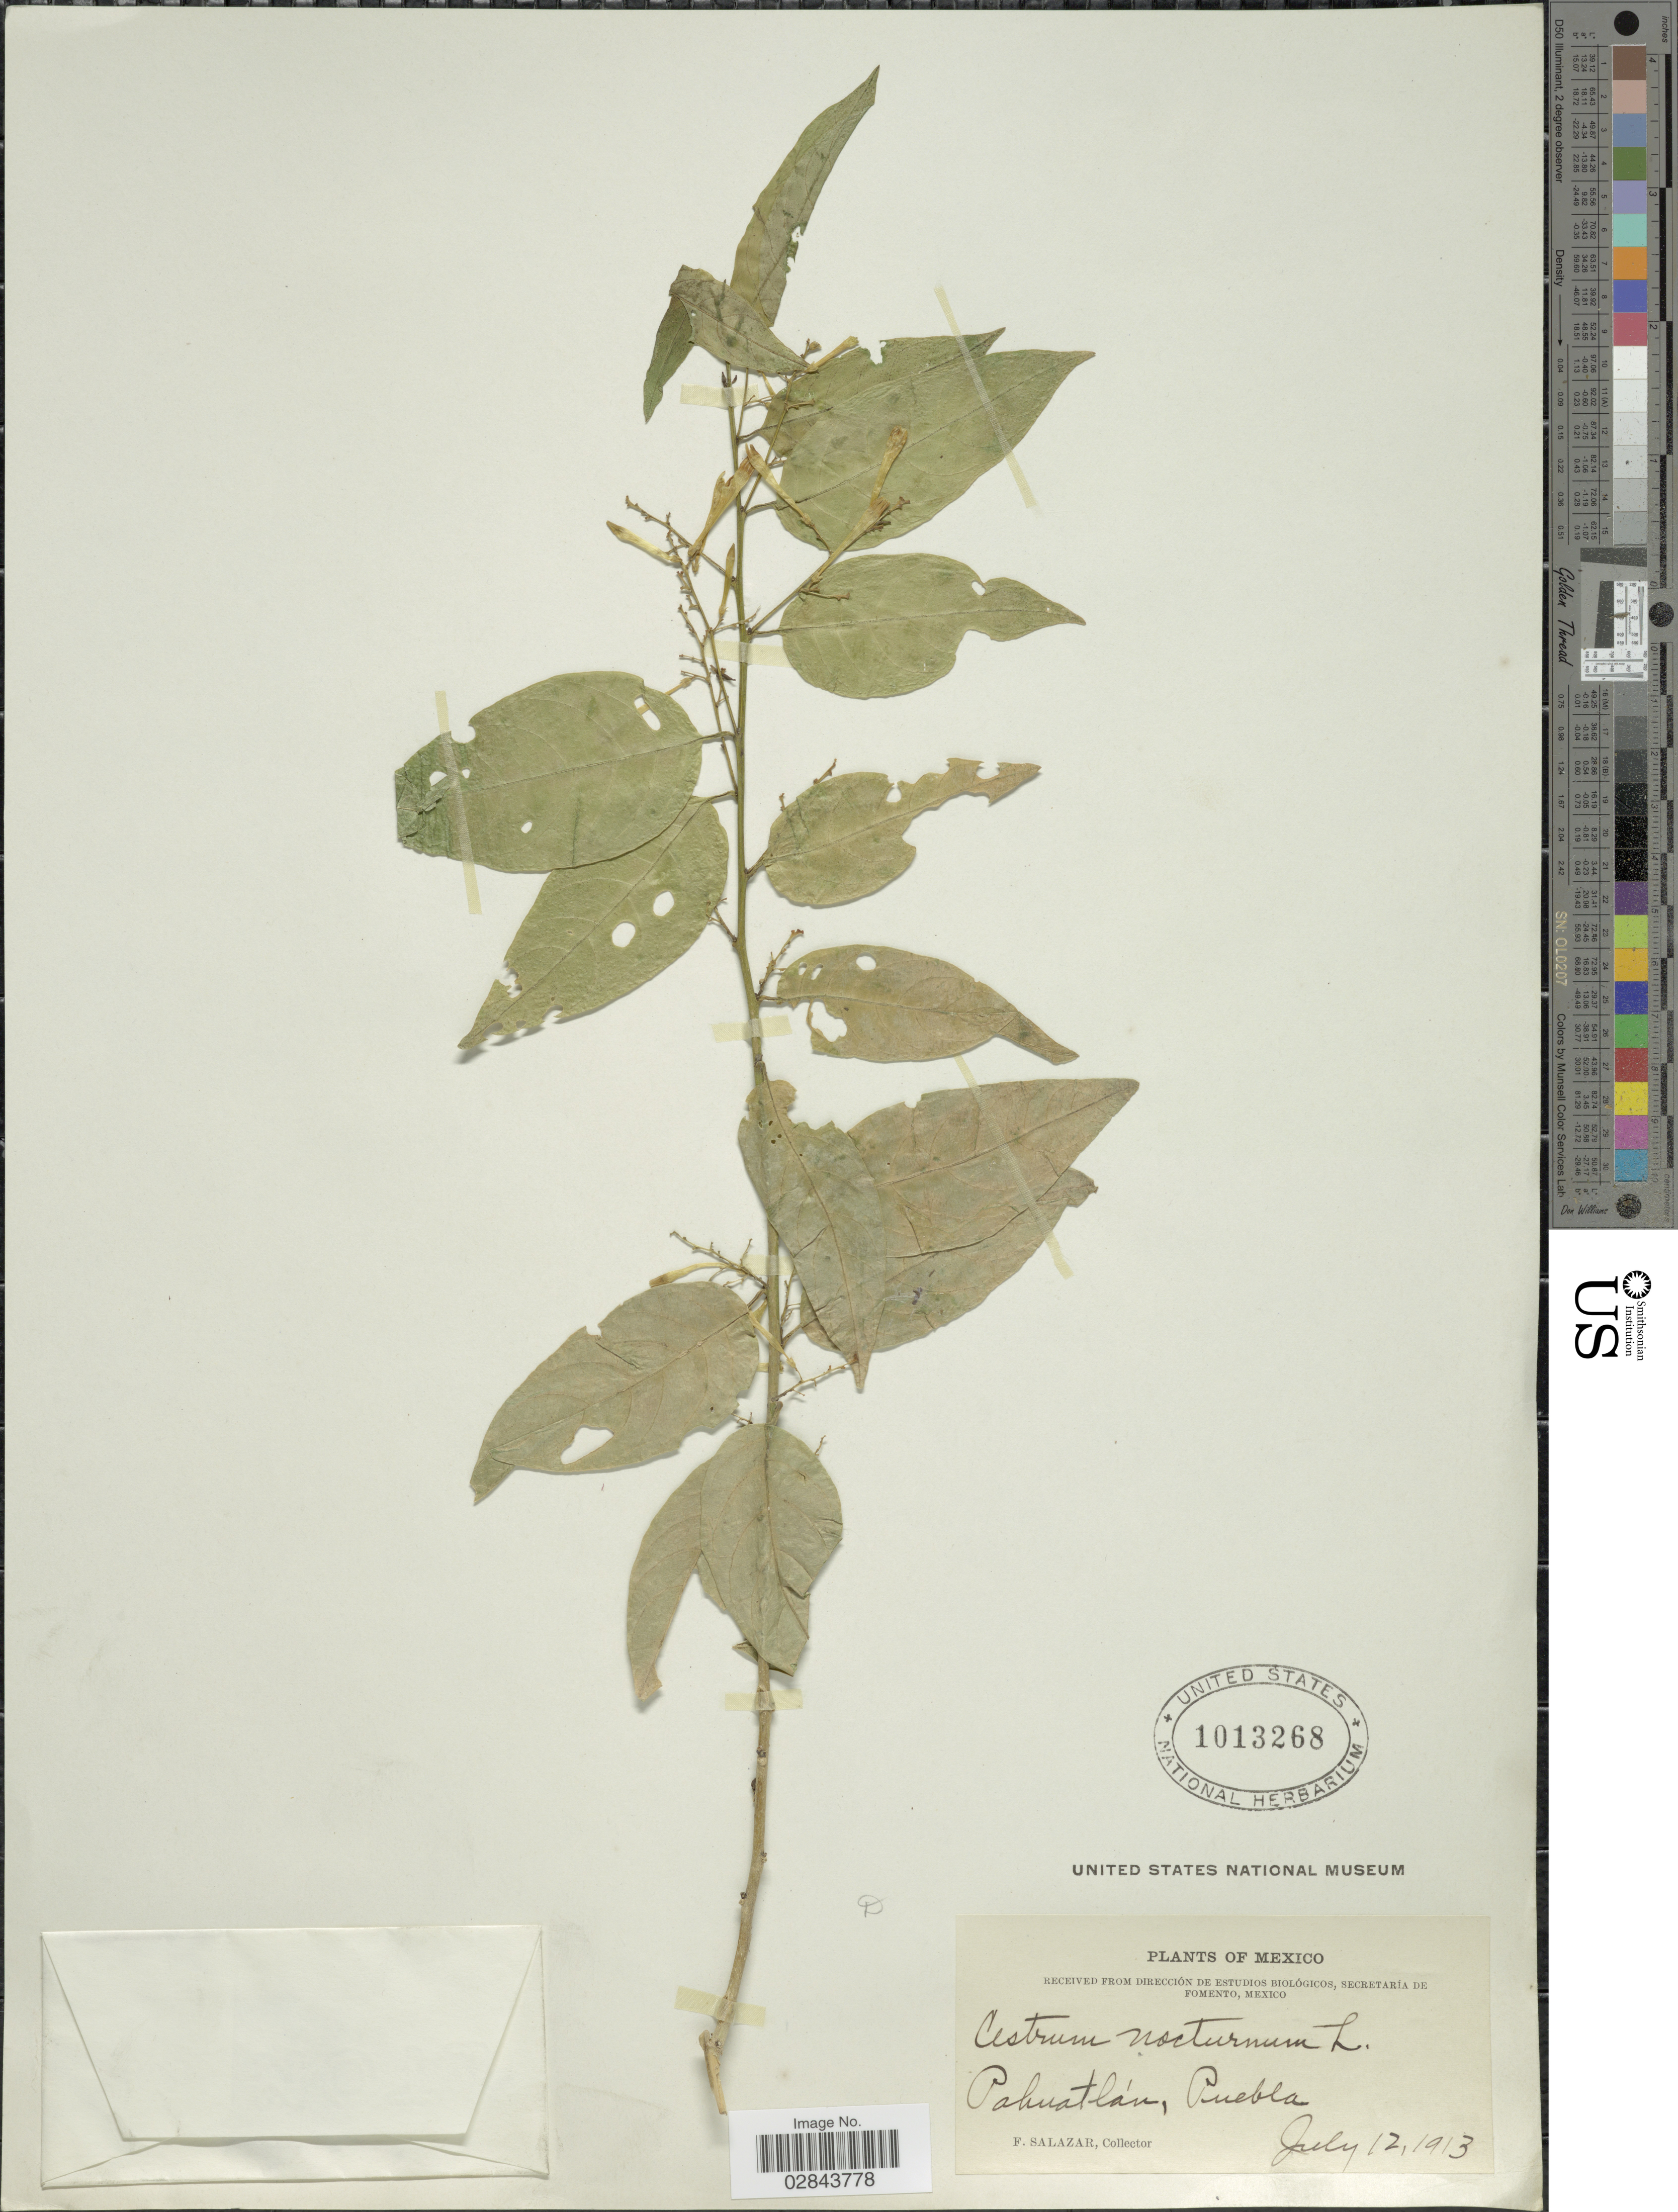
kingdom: Plantae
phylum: Tracheophyta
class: Magnoliopsida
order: Solanales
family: Solanaceae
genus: Cestrum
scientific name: Cestrum nocturnum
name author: L.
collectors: F. Salazar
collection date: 1913-07-12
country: Mexico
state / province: Puebla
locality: Pahuatlán.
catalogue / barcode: US 1013268